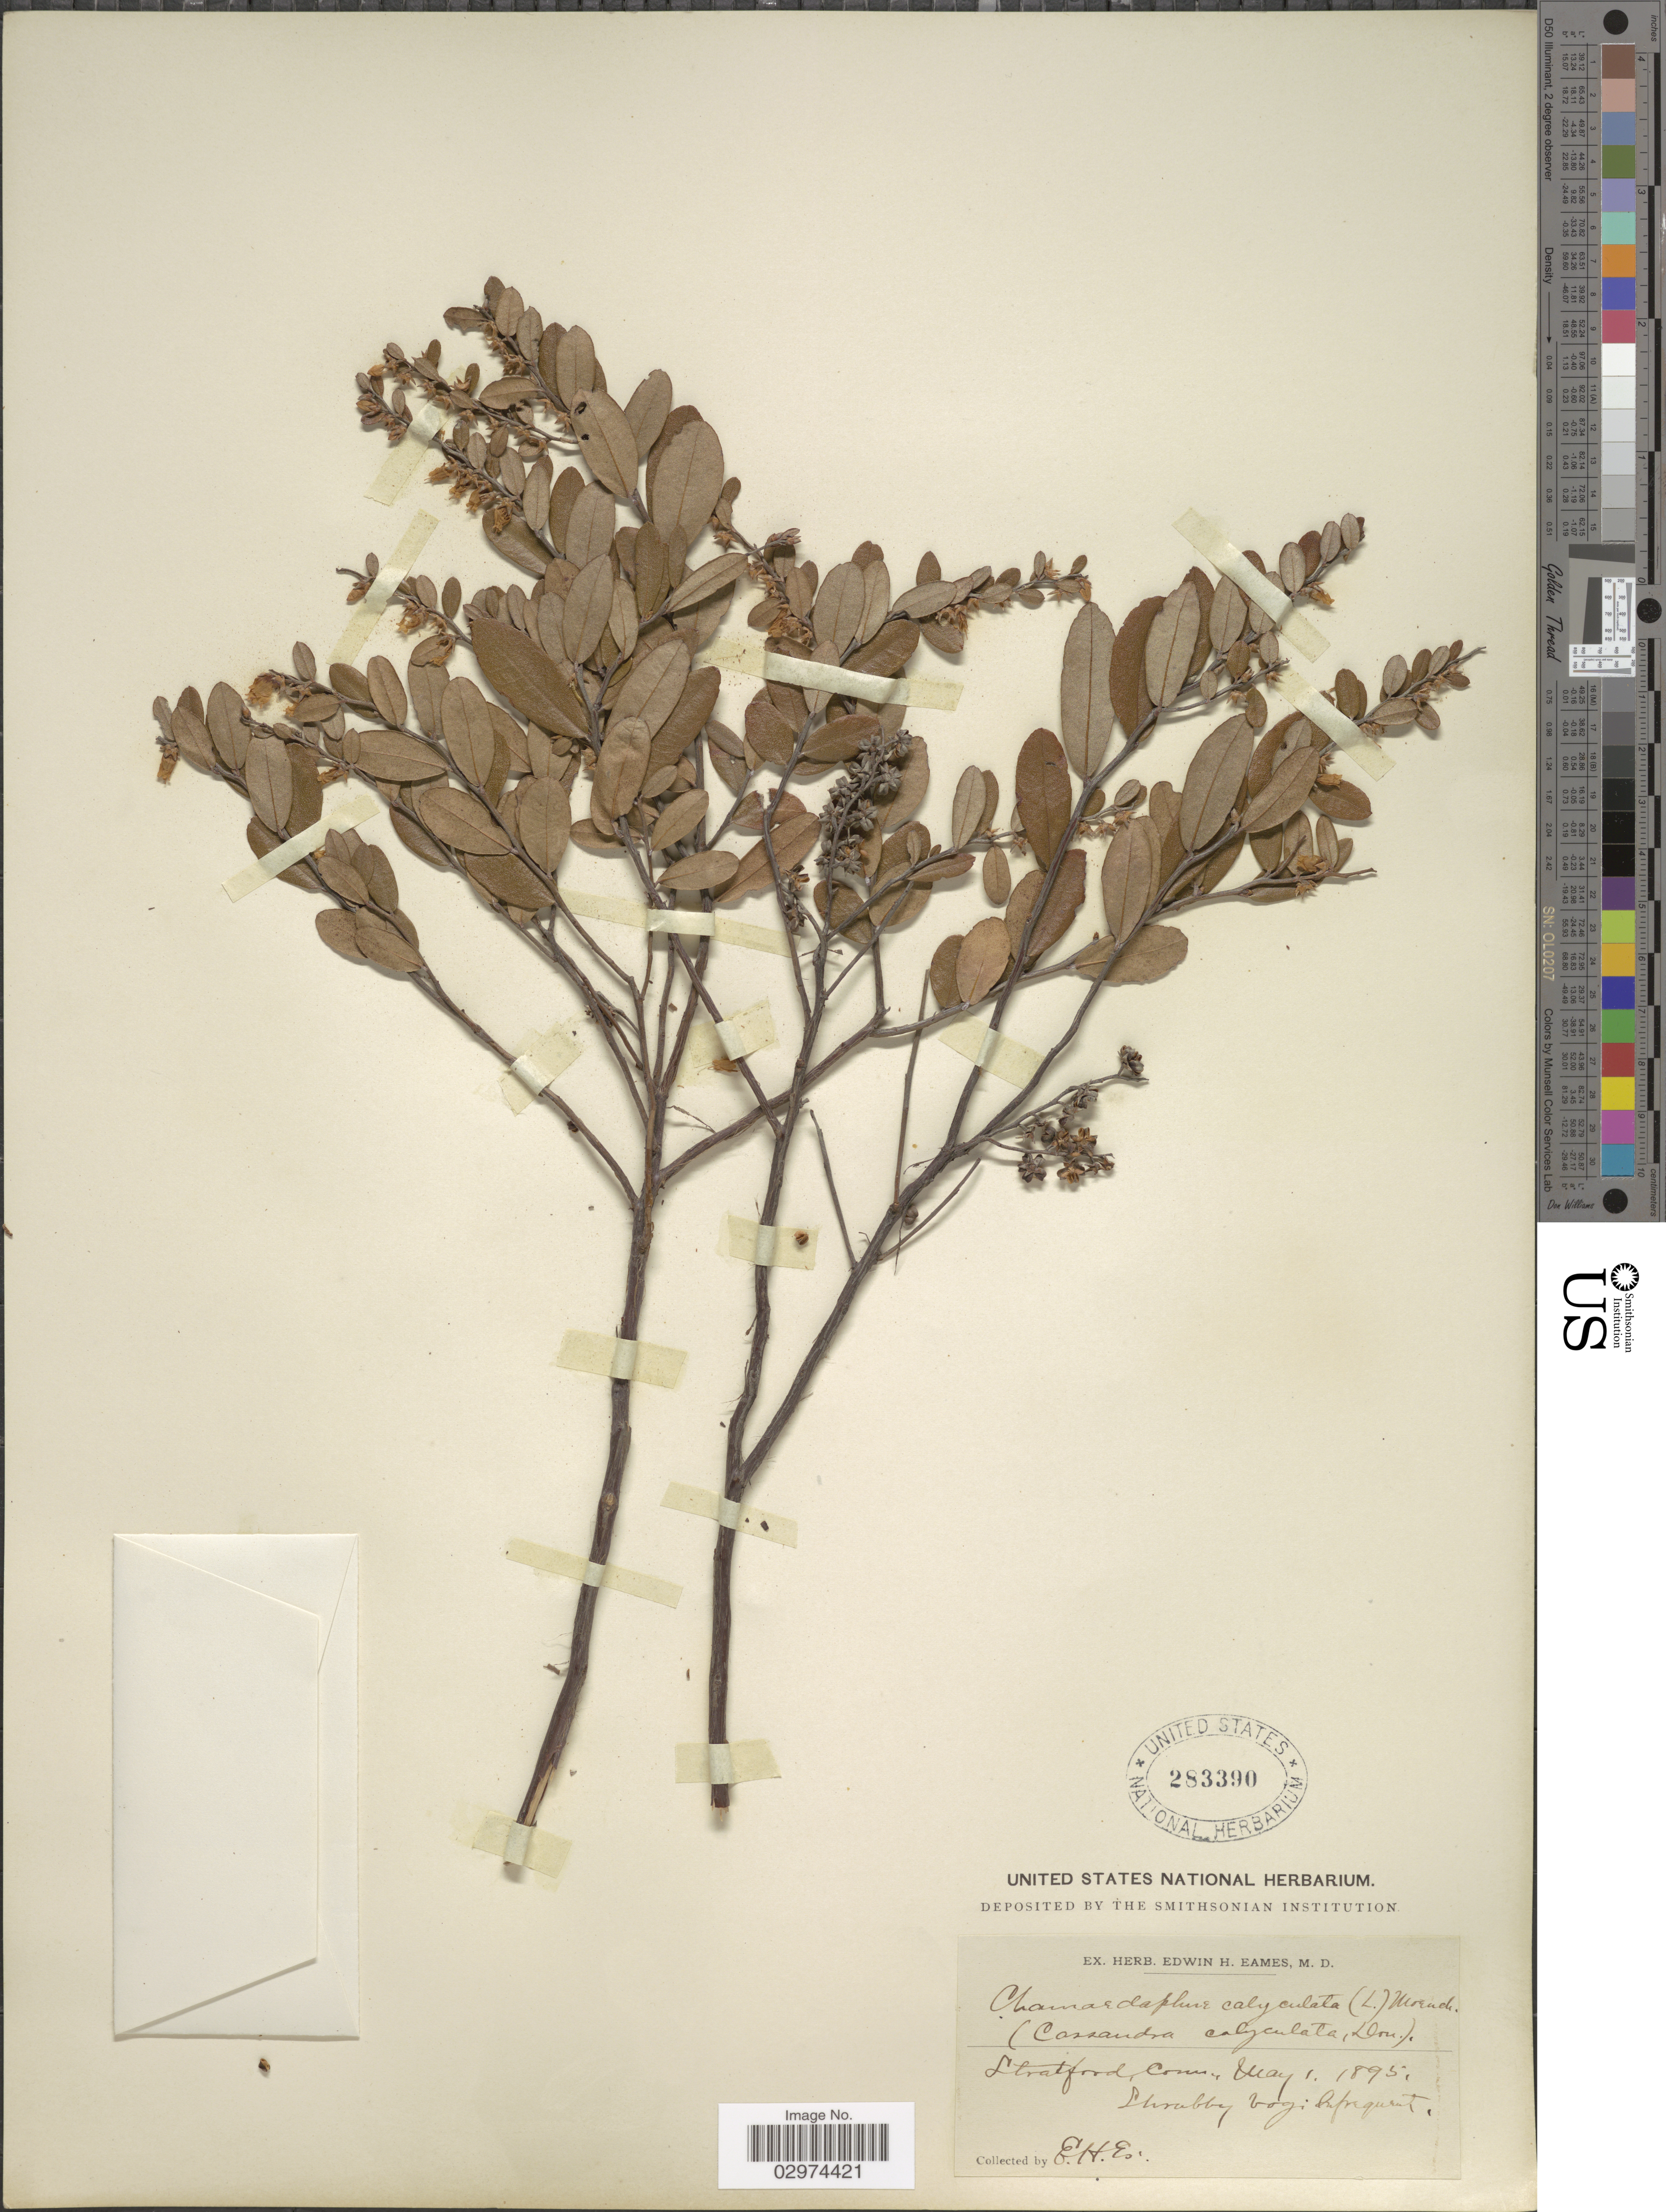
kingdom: Plantae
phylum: Tracheophyta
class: Magnoliopsida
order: Ericales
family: Ericaceae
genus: Chamaedaphne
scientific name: Chamaedaphne calyculata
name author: (L.) Moench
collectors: E. H. Eames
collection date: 1895-05-01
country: United States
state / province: Connecticut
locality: Stratford, Conn.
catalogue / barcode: US 283390